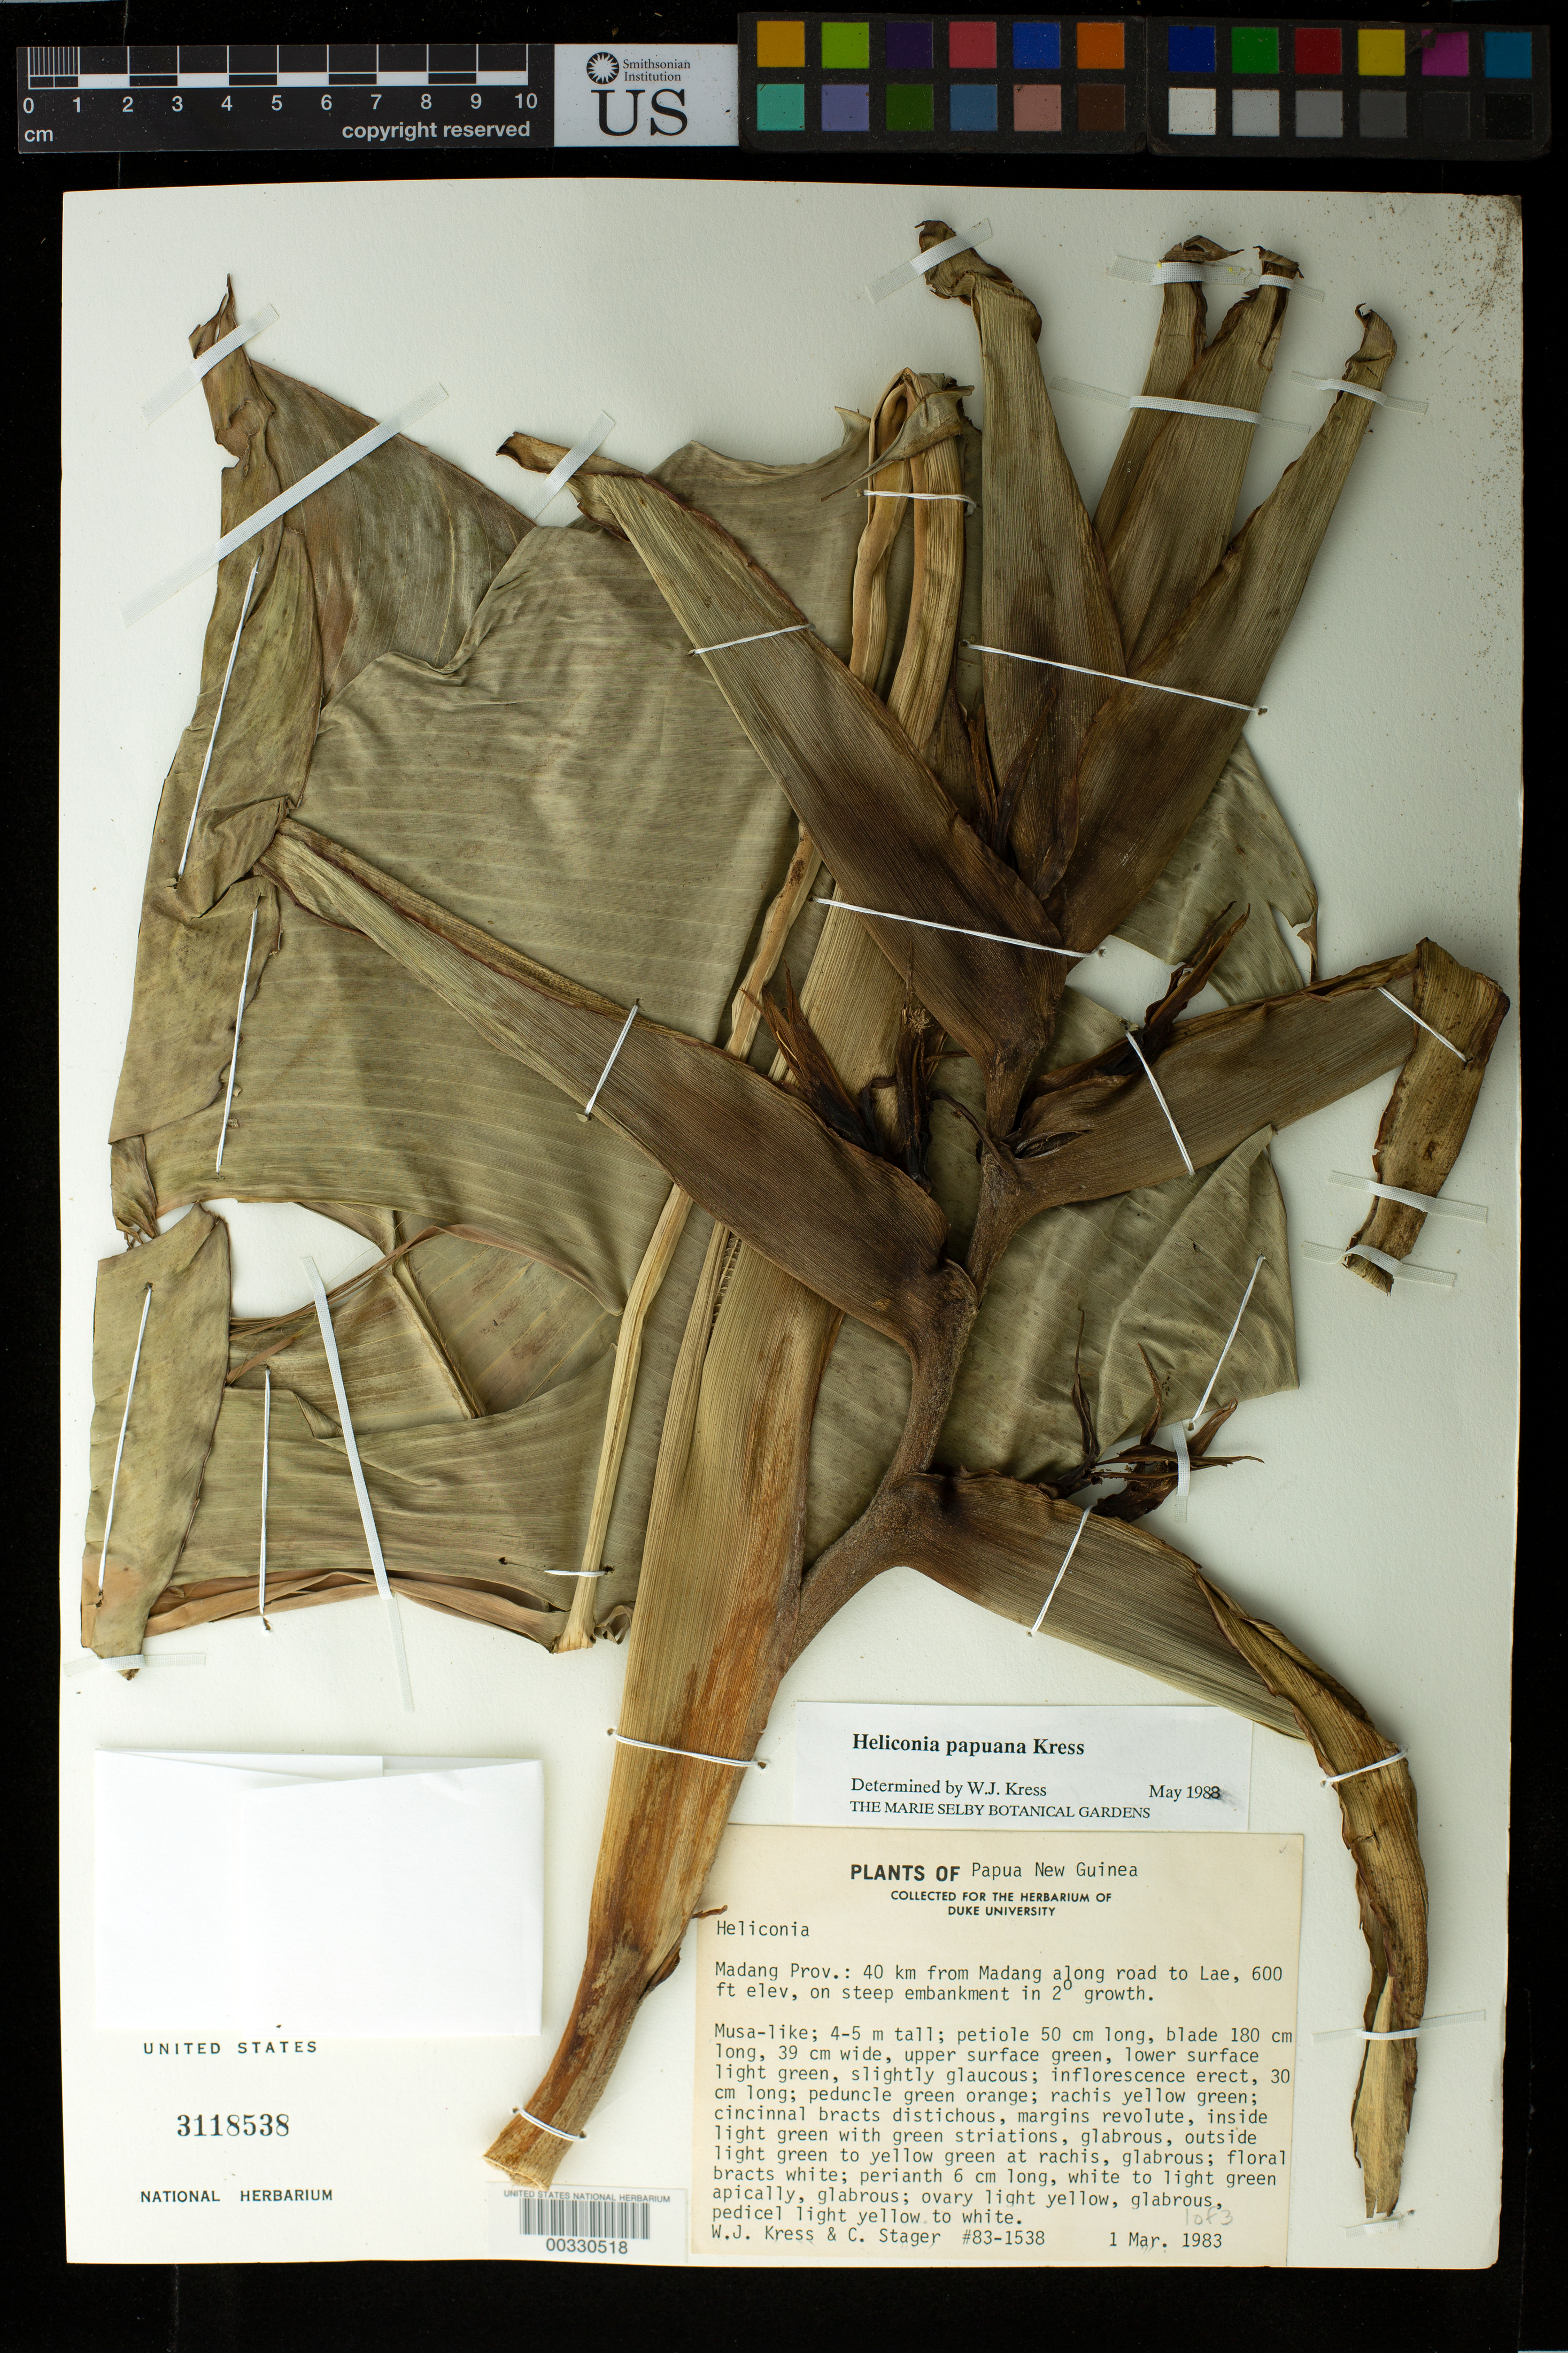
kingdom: Plantae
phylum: Tracheophyta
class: Liliopsida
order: Zingiberales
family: Heliconiaceae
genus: Heliconia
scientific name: Heliconia papuana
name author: W.J. Kress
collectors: W. J. Kress & C. Stager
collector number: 83-1538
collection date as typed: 01 Mar 1983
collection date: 1983-03-01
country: Papua New Guinea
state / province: Madang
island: New Guinea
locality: Madang prov, 40 km from madang along road to lae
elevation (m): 183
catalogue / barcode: US 3118538